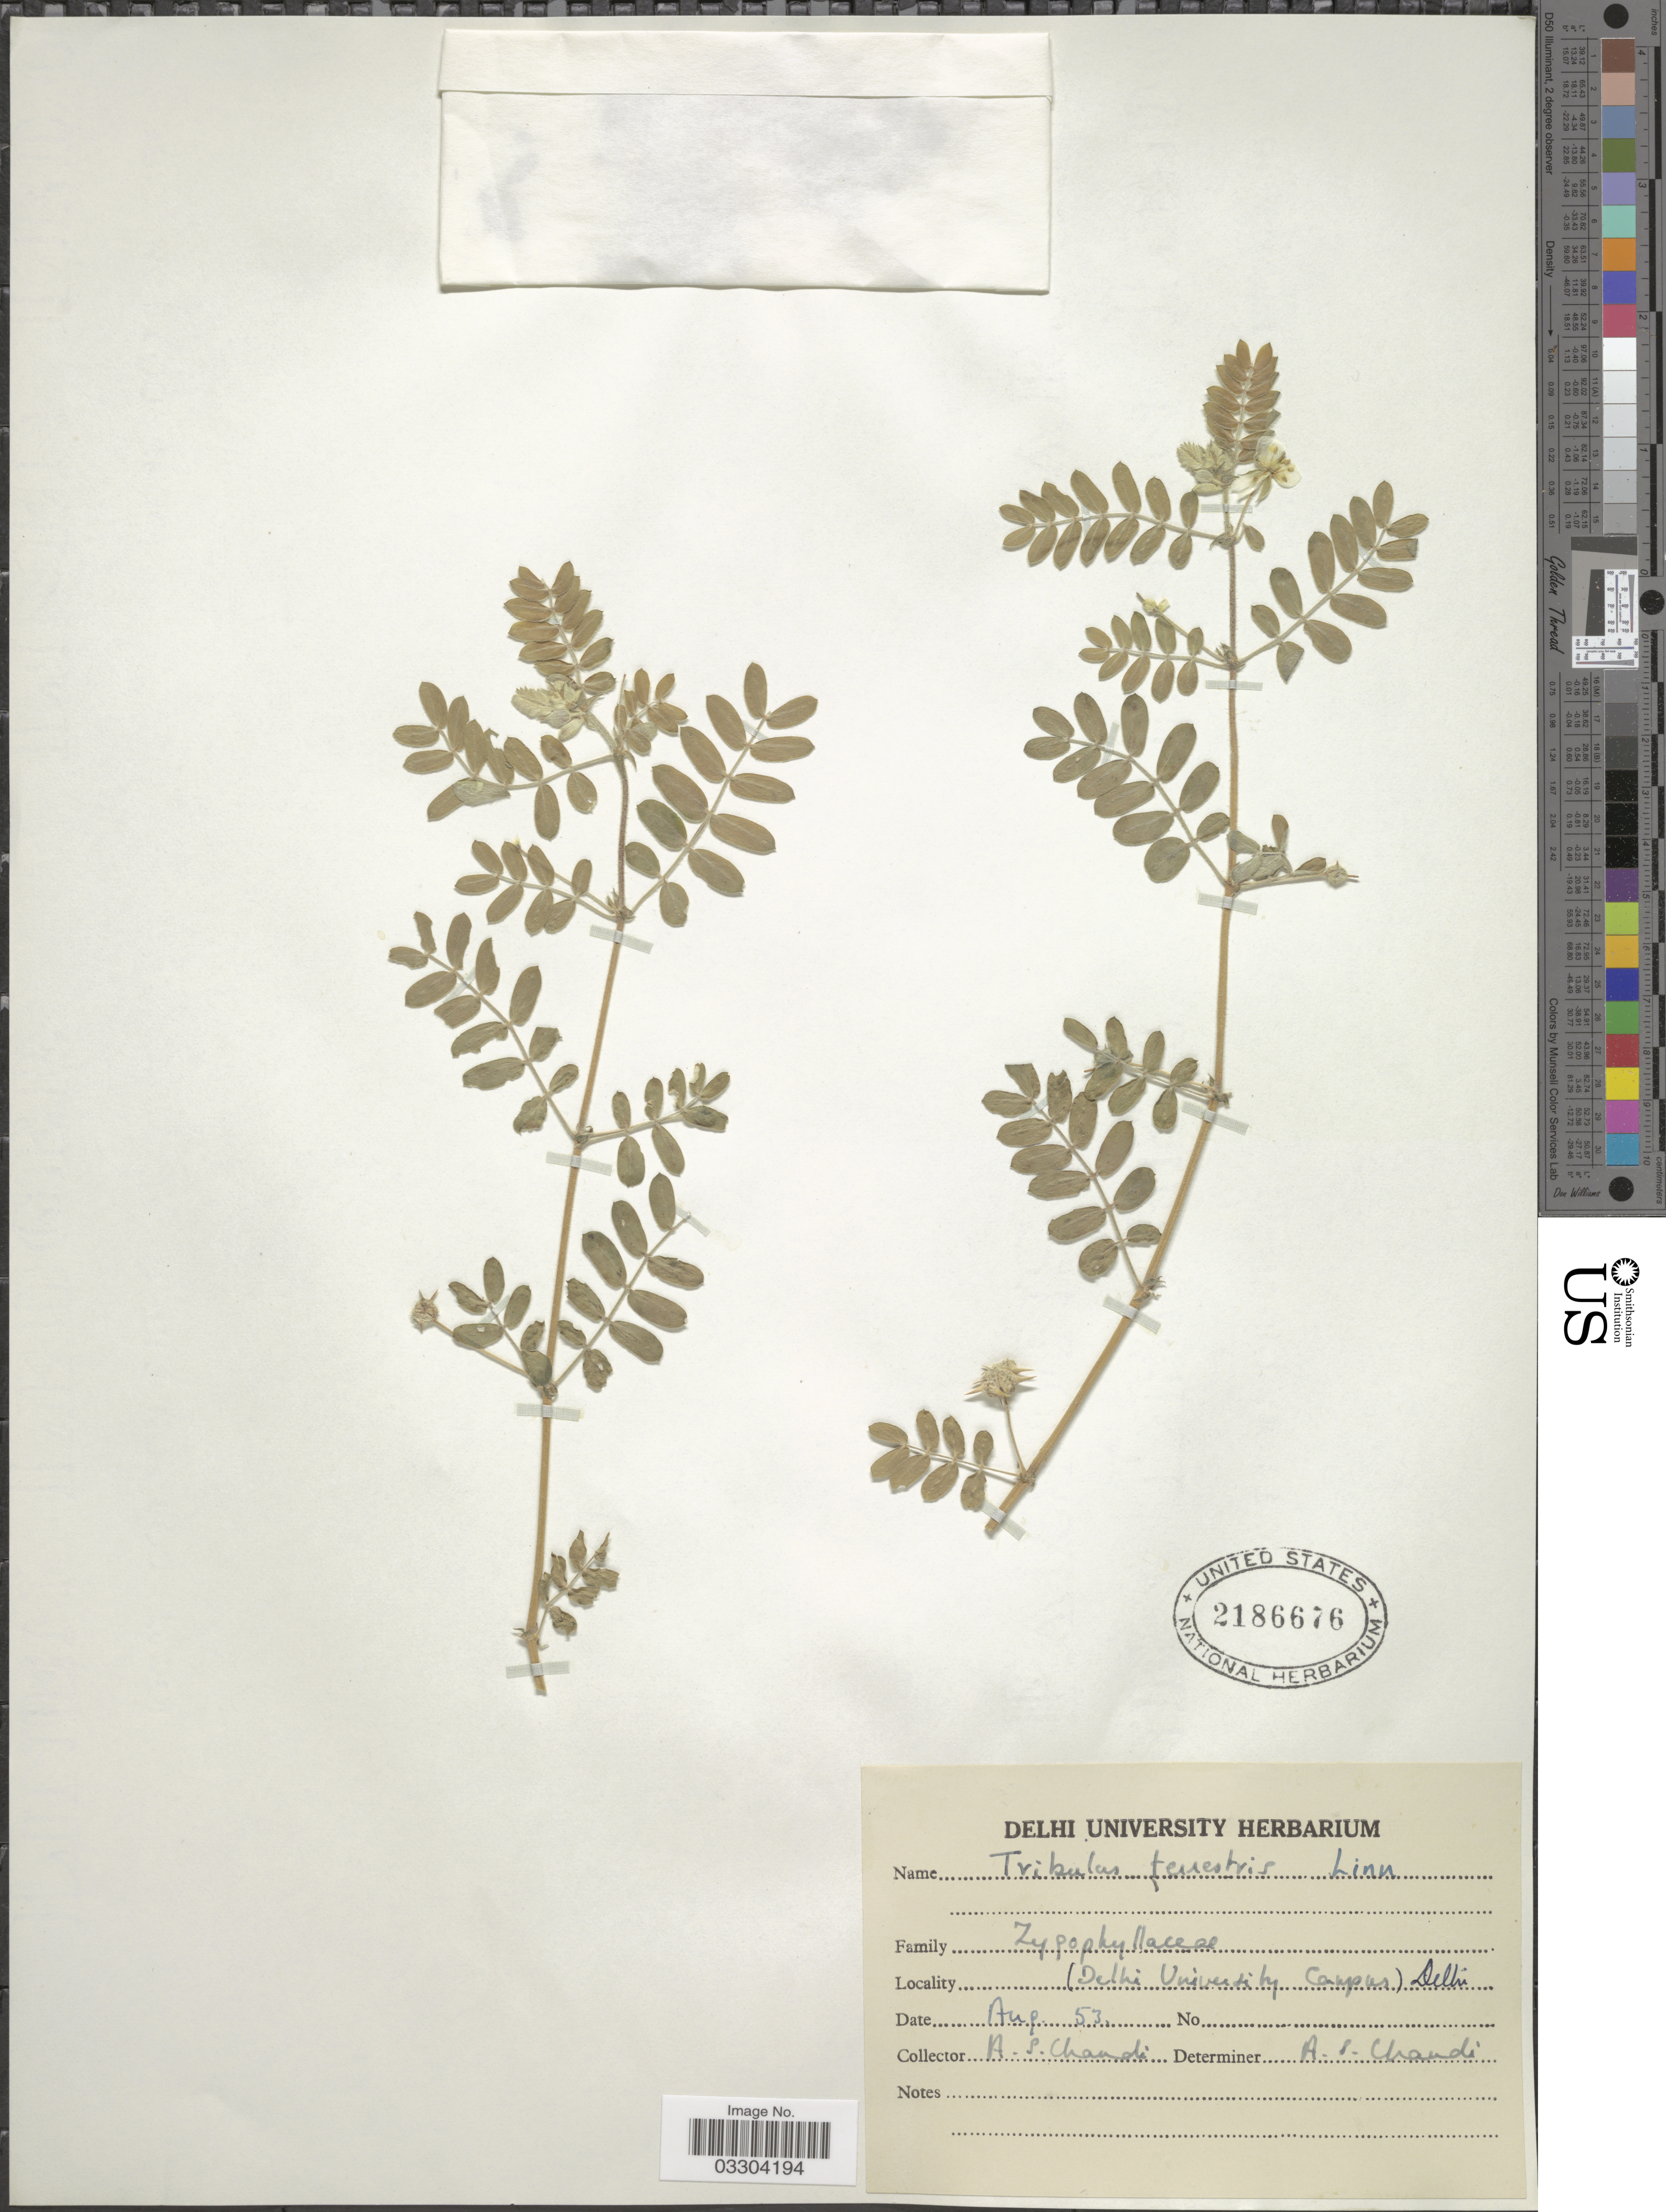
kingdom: Plantae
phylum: Tracheophyta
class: Magnoliopsida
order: Zygophyllales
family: Zygophyllaceae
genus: Tribulus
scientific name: Tribulus terrestris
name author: L.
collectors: A. Chandi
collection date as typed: Transcribed d/m/y: /8/53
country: India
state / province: Delhi, Capital Territory of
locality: (Delhi University Campus).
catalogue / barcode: US 2186676